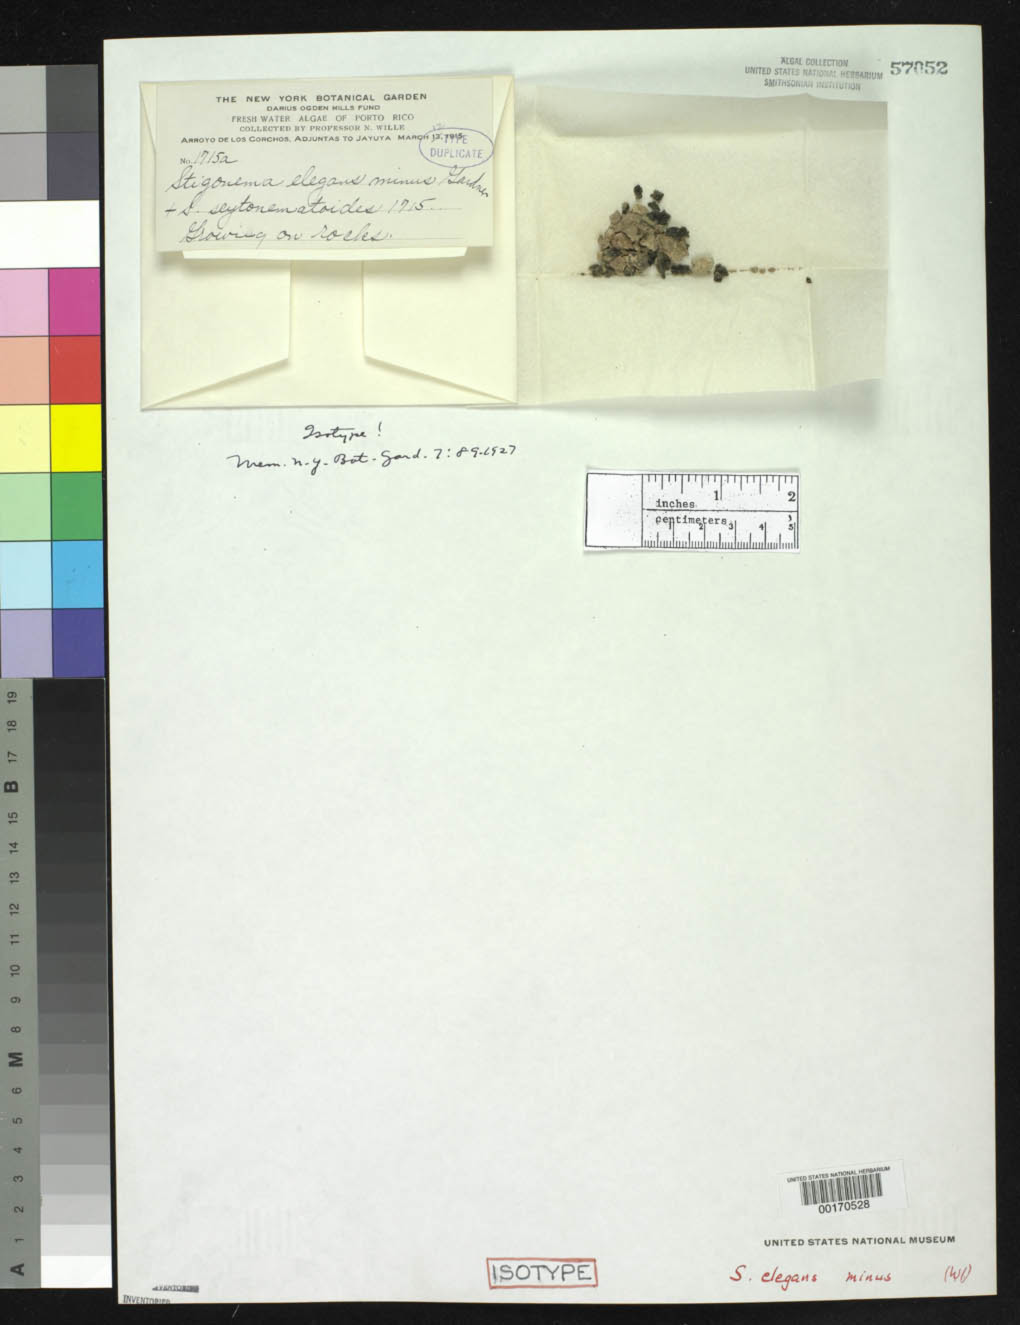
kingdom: Bacteria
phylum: Cyanobacteria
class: Cyanobacteriia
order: Cyanobacteriales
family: Stigonemataceae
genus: Stigonema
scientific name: Stigonema elegans var. minus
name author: N.L. Gardner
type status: Isotype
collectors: N. Wille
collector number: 1715A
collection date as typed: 12 Mar 1915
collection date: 1915-03-12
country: Puerto Rico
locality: Arroyo de los Corchos, between Adjuntas and Jayuya.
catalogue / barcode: US 57052